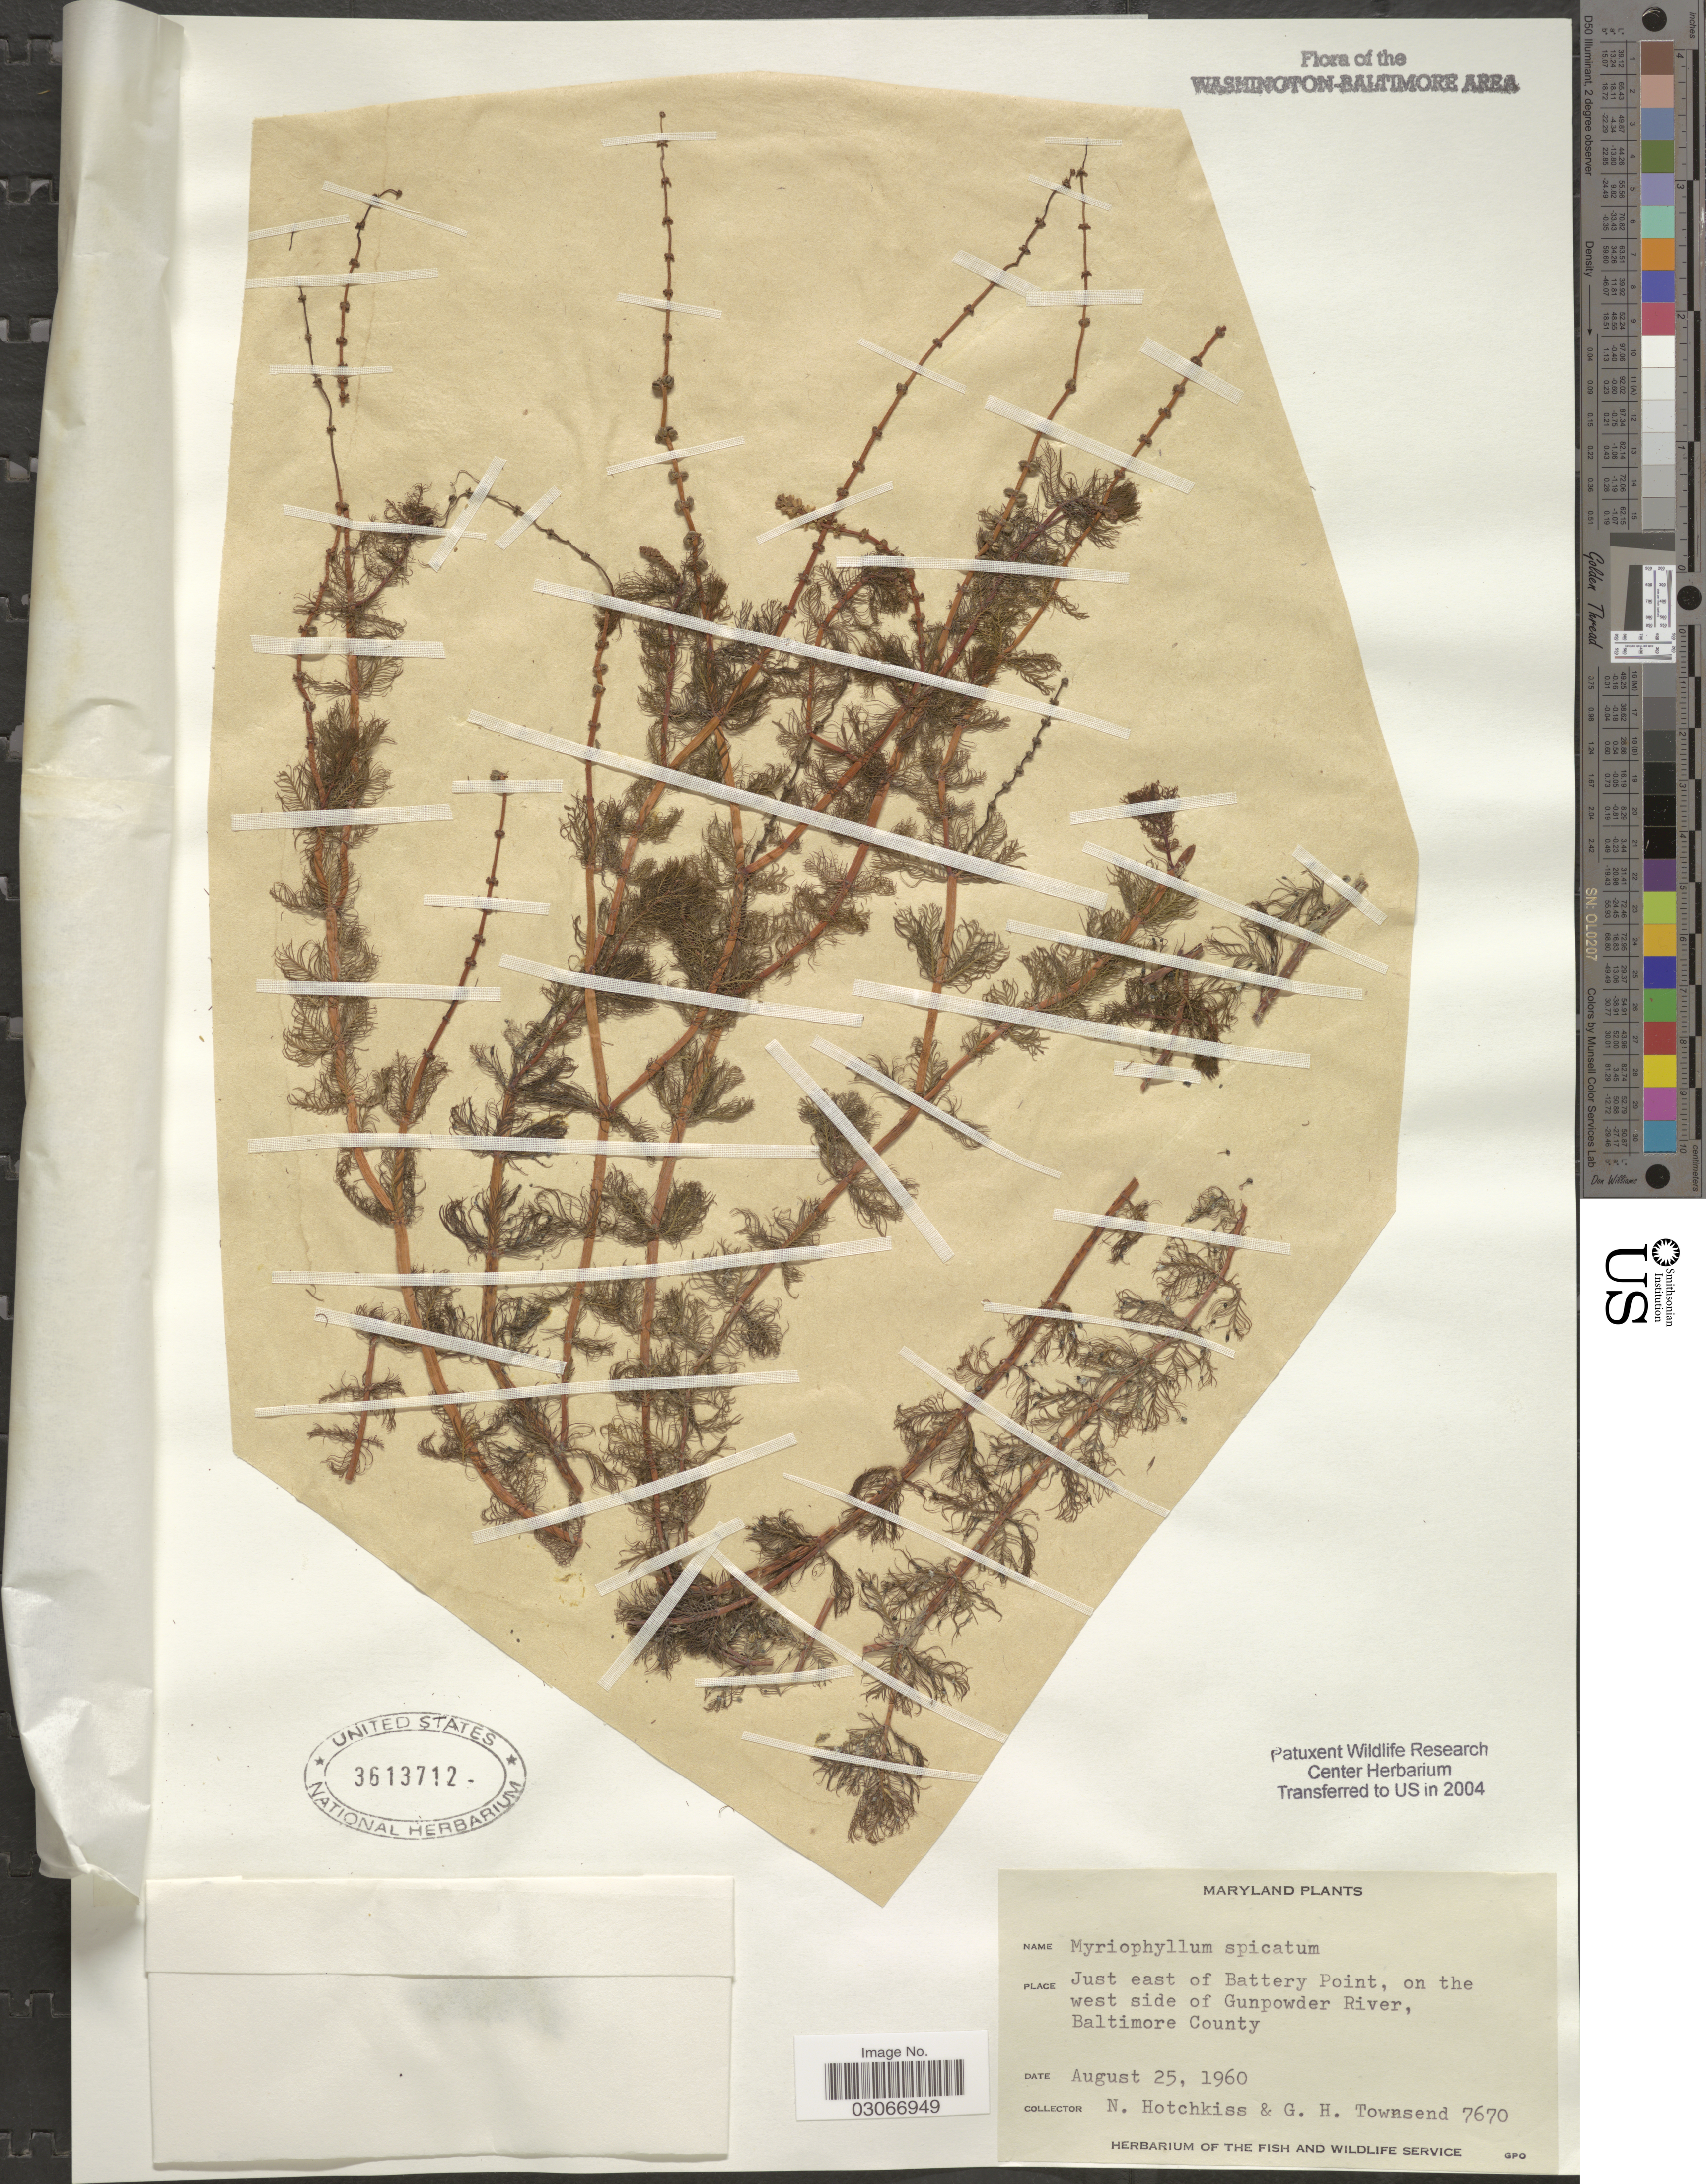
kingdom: Plantae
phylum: Tracheophyta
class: Magnoliopsida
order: Saxifragales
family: Haloragaceae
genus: Myriophyllum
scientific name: Myriophyllum spicatum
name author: L.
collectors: N. Hotchkiss & G. H. Townsend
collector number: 7670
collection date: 1960-08-25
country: United States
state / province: Maryland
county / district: Baltimore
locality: Just east of Battery Point, on the west side of Gunpowder River, Baltimore County.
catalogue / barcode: US 3613712